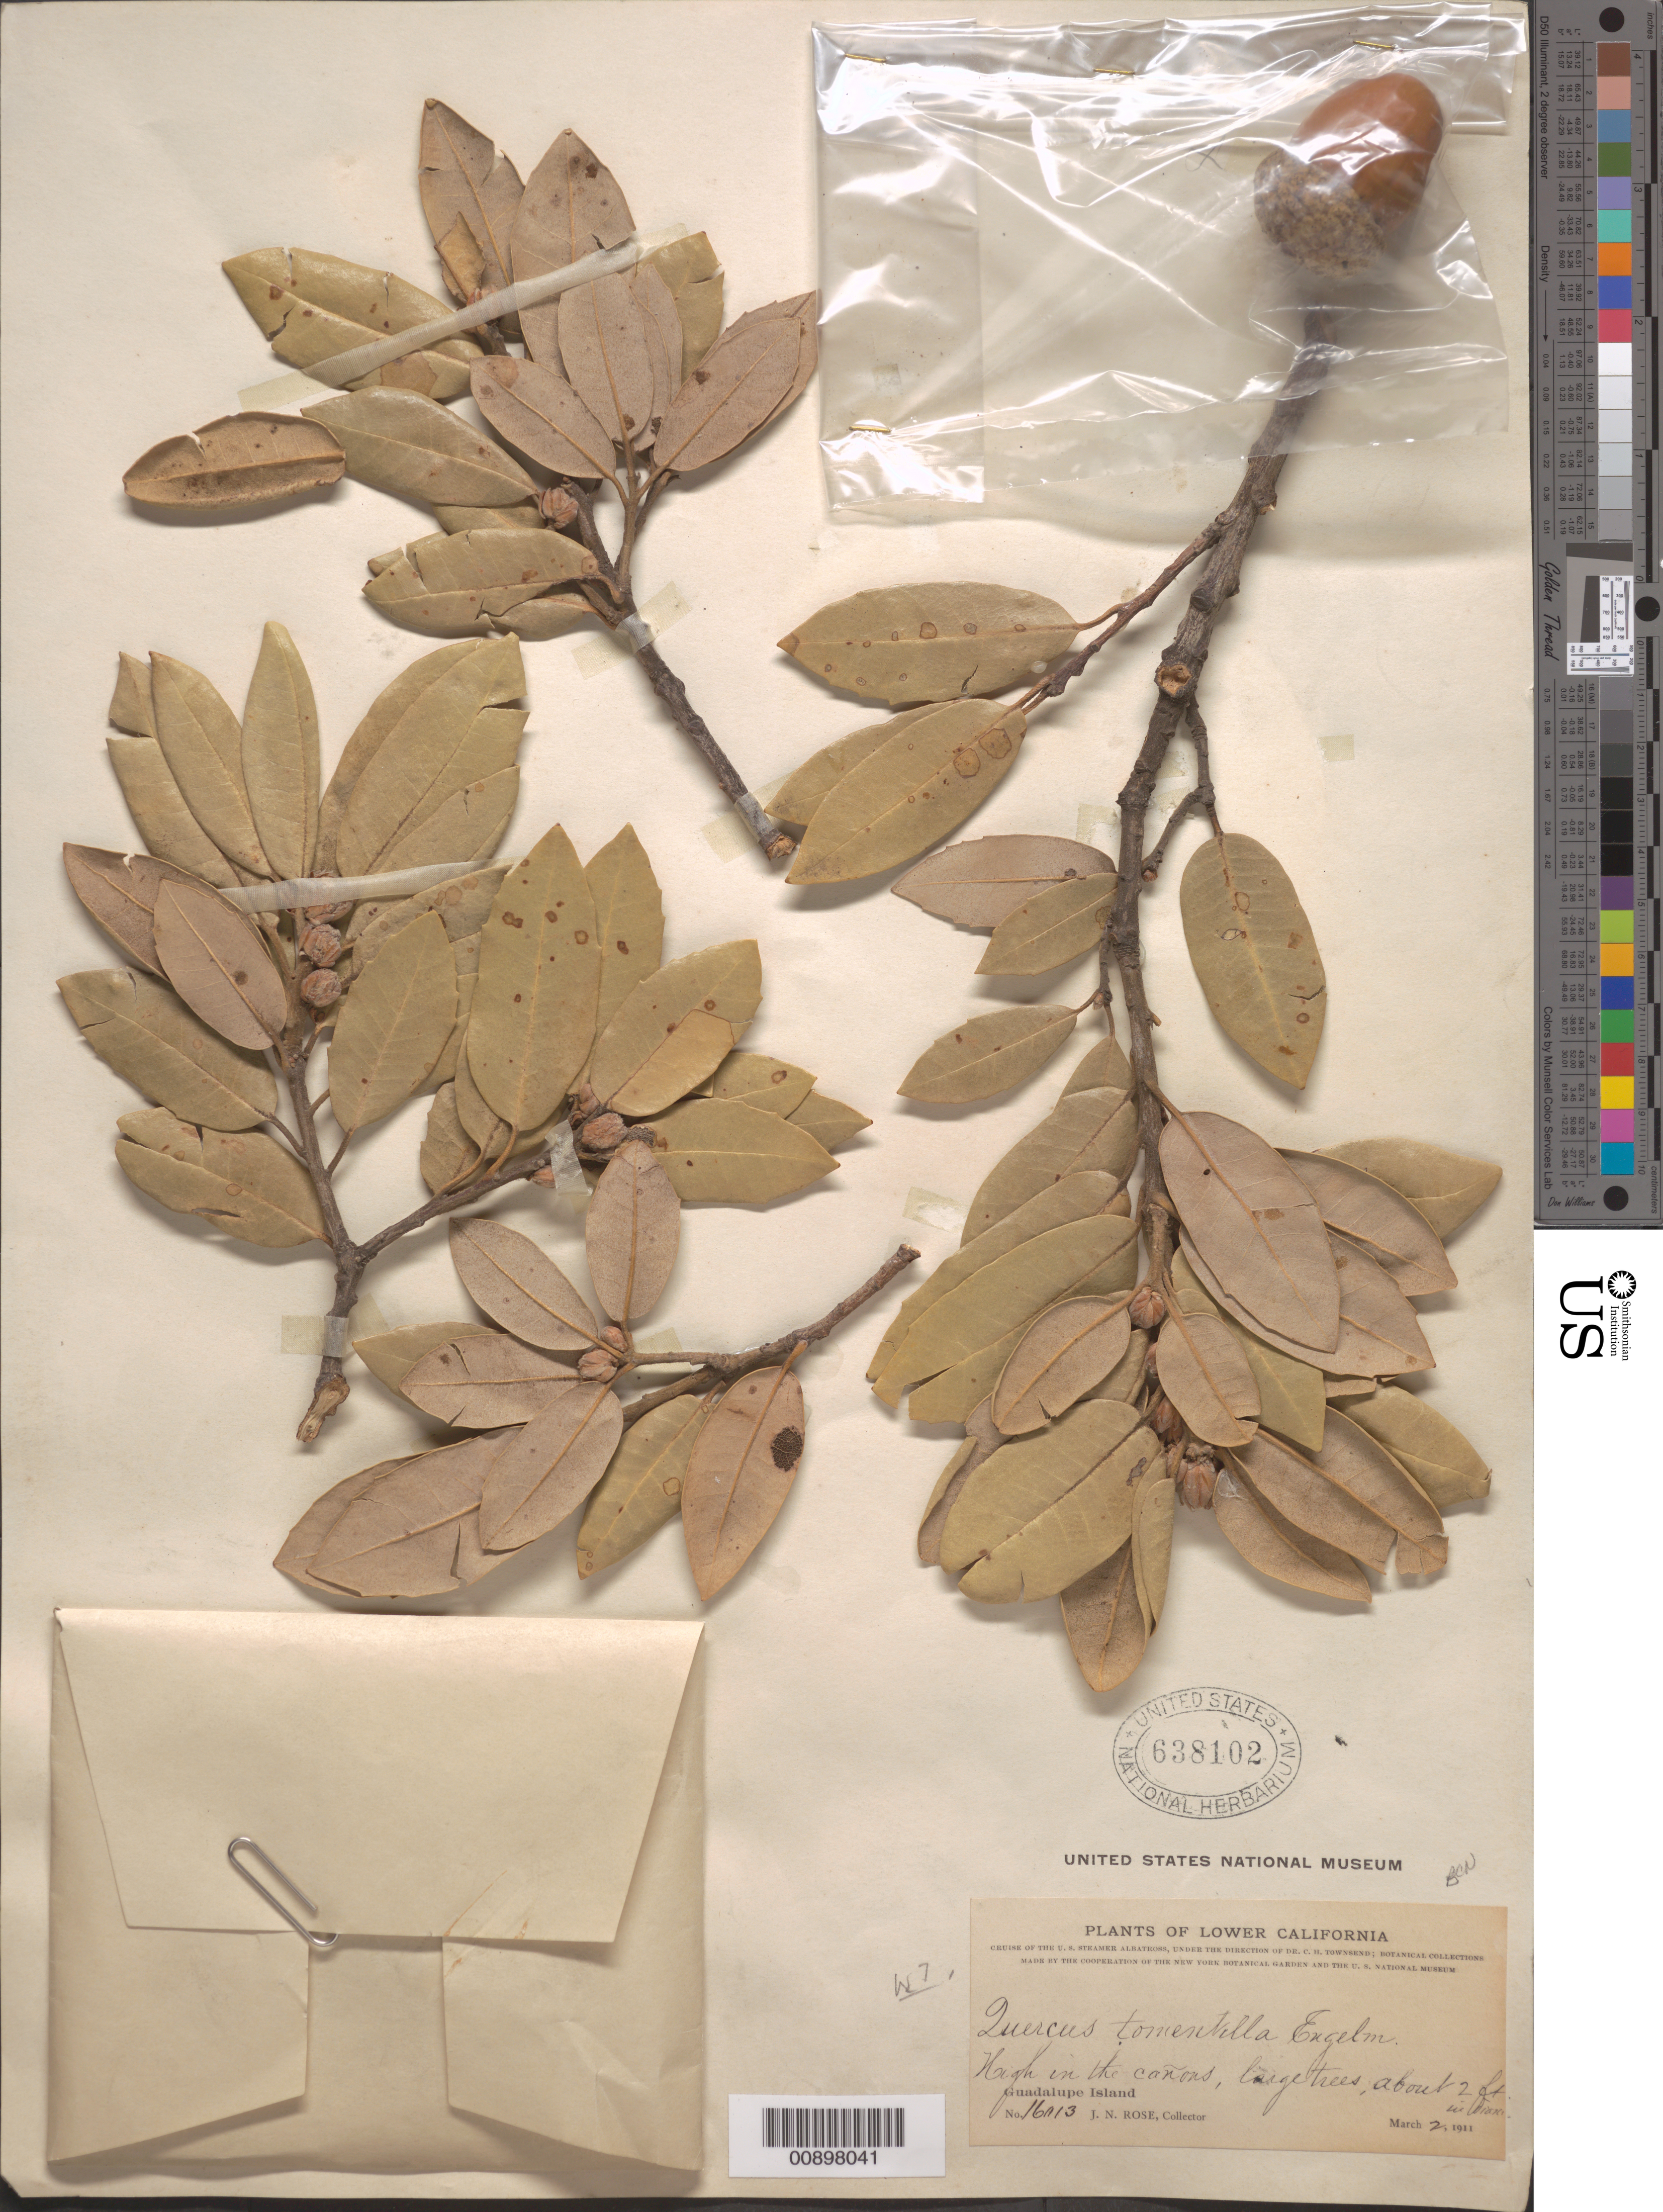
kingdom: Plantae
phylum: Tracheophyta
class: Magnoliopsida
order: Fagales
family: Fagaceae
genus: Quercus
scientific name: Quercus tomentella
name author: Engelm.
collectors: J. N. Rose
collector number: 16013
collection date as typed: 02 Mar 1911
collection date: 1911-03-02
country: Mexico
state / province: Baja California Norte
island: Guadalupe I.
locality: Guadalupe Island.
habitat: High in the cañons.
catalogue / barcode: US 638102